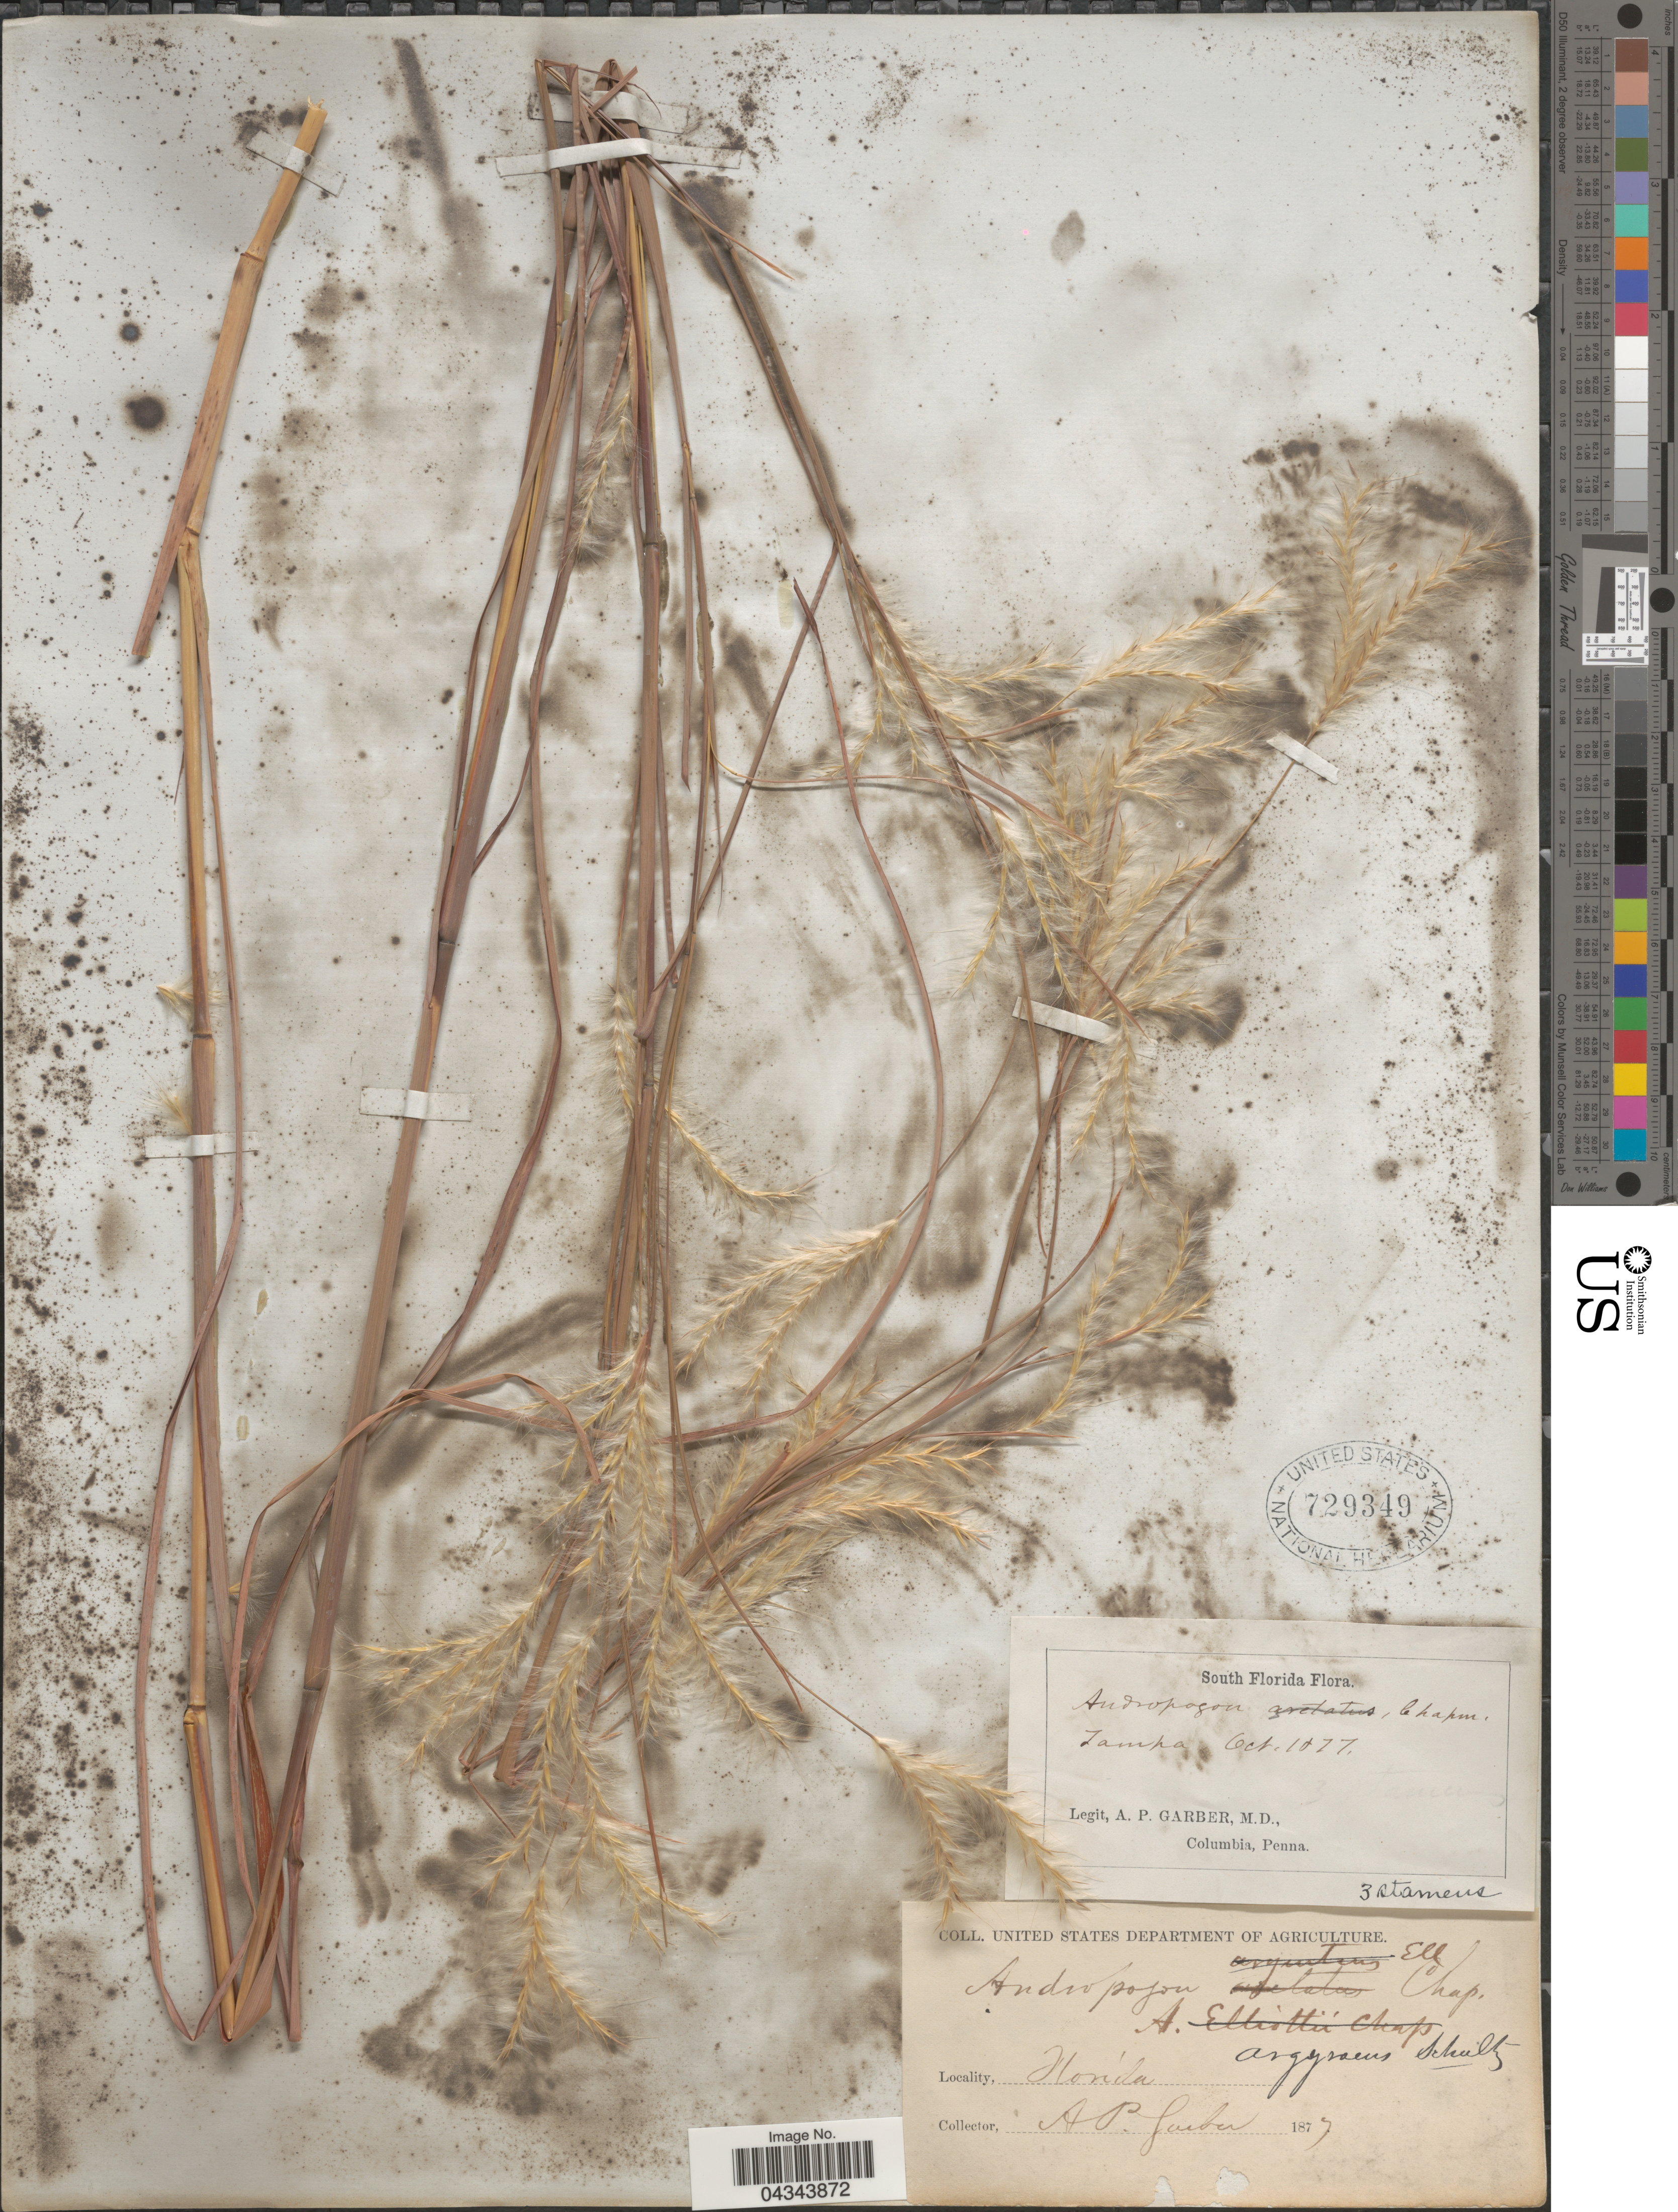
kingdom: Plantae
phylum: Tracheophyta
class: Liliopsida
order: Poales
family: Poaceae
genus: Andropogon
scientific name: Andropogon ternarius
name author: Michx.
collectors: A. P. Garber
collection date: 1877-10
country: United States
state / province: Florida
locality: South Florida. Tampa.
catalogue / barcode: US 729349